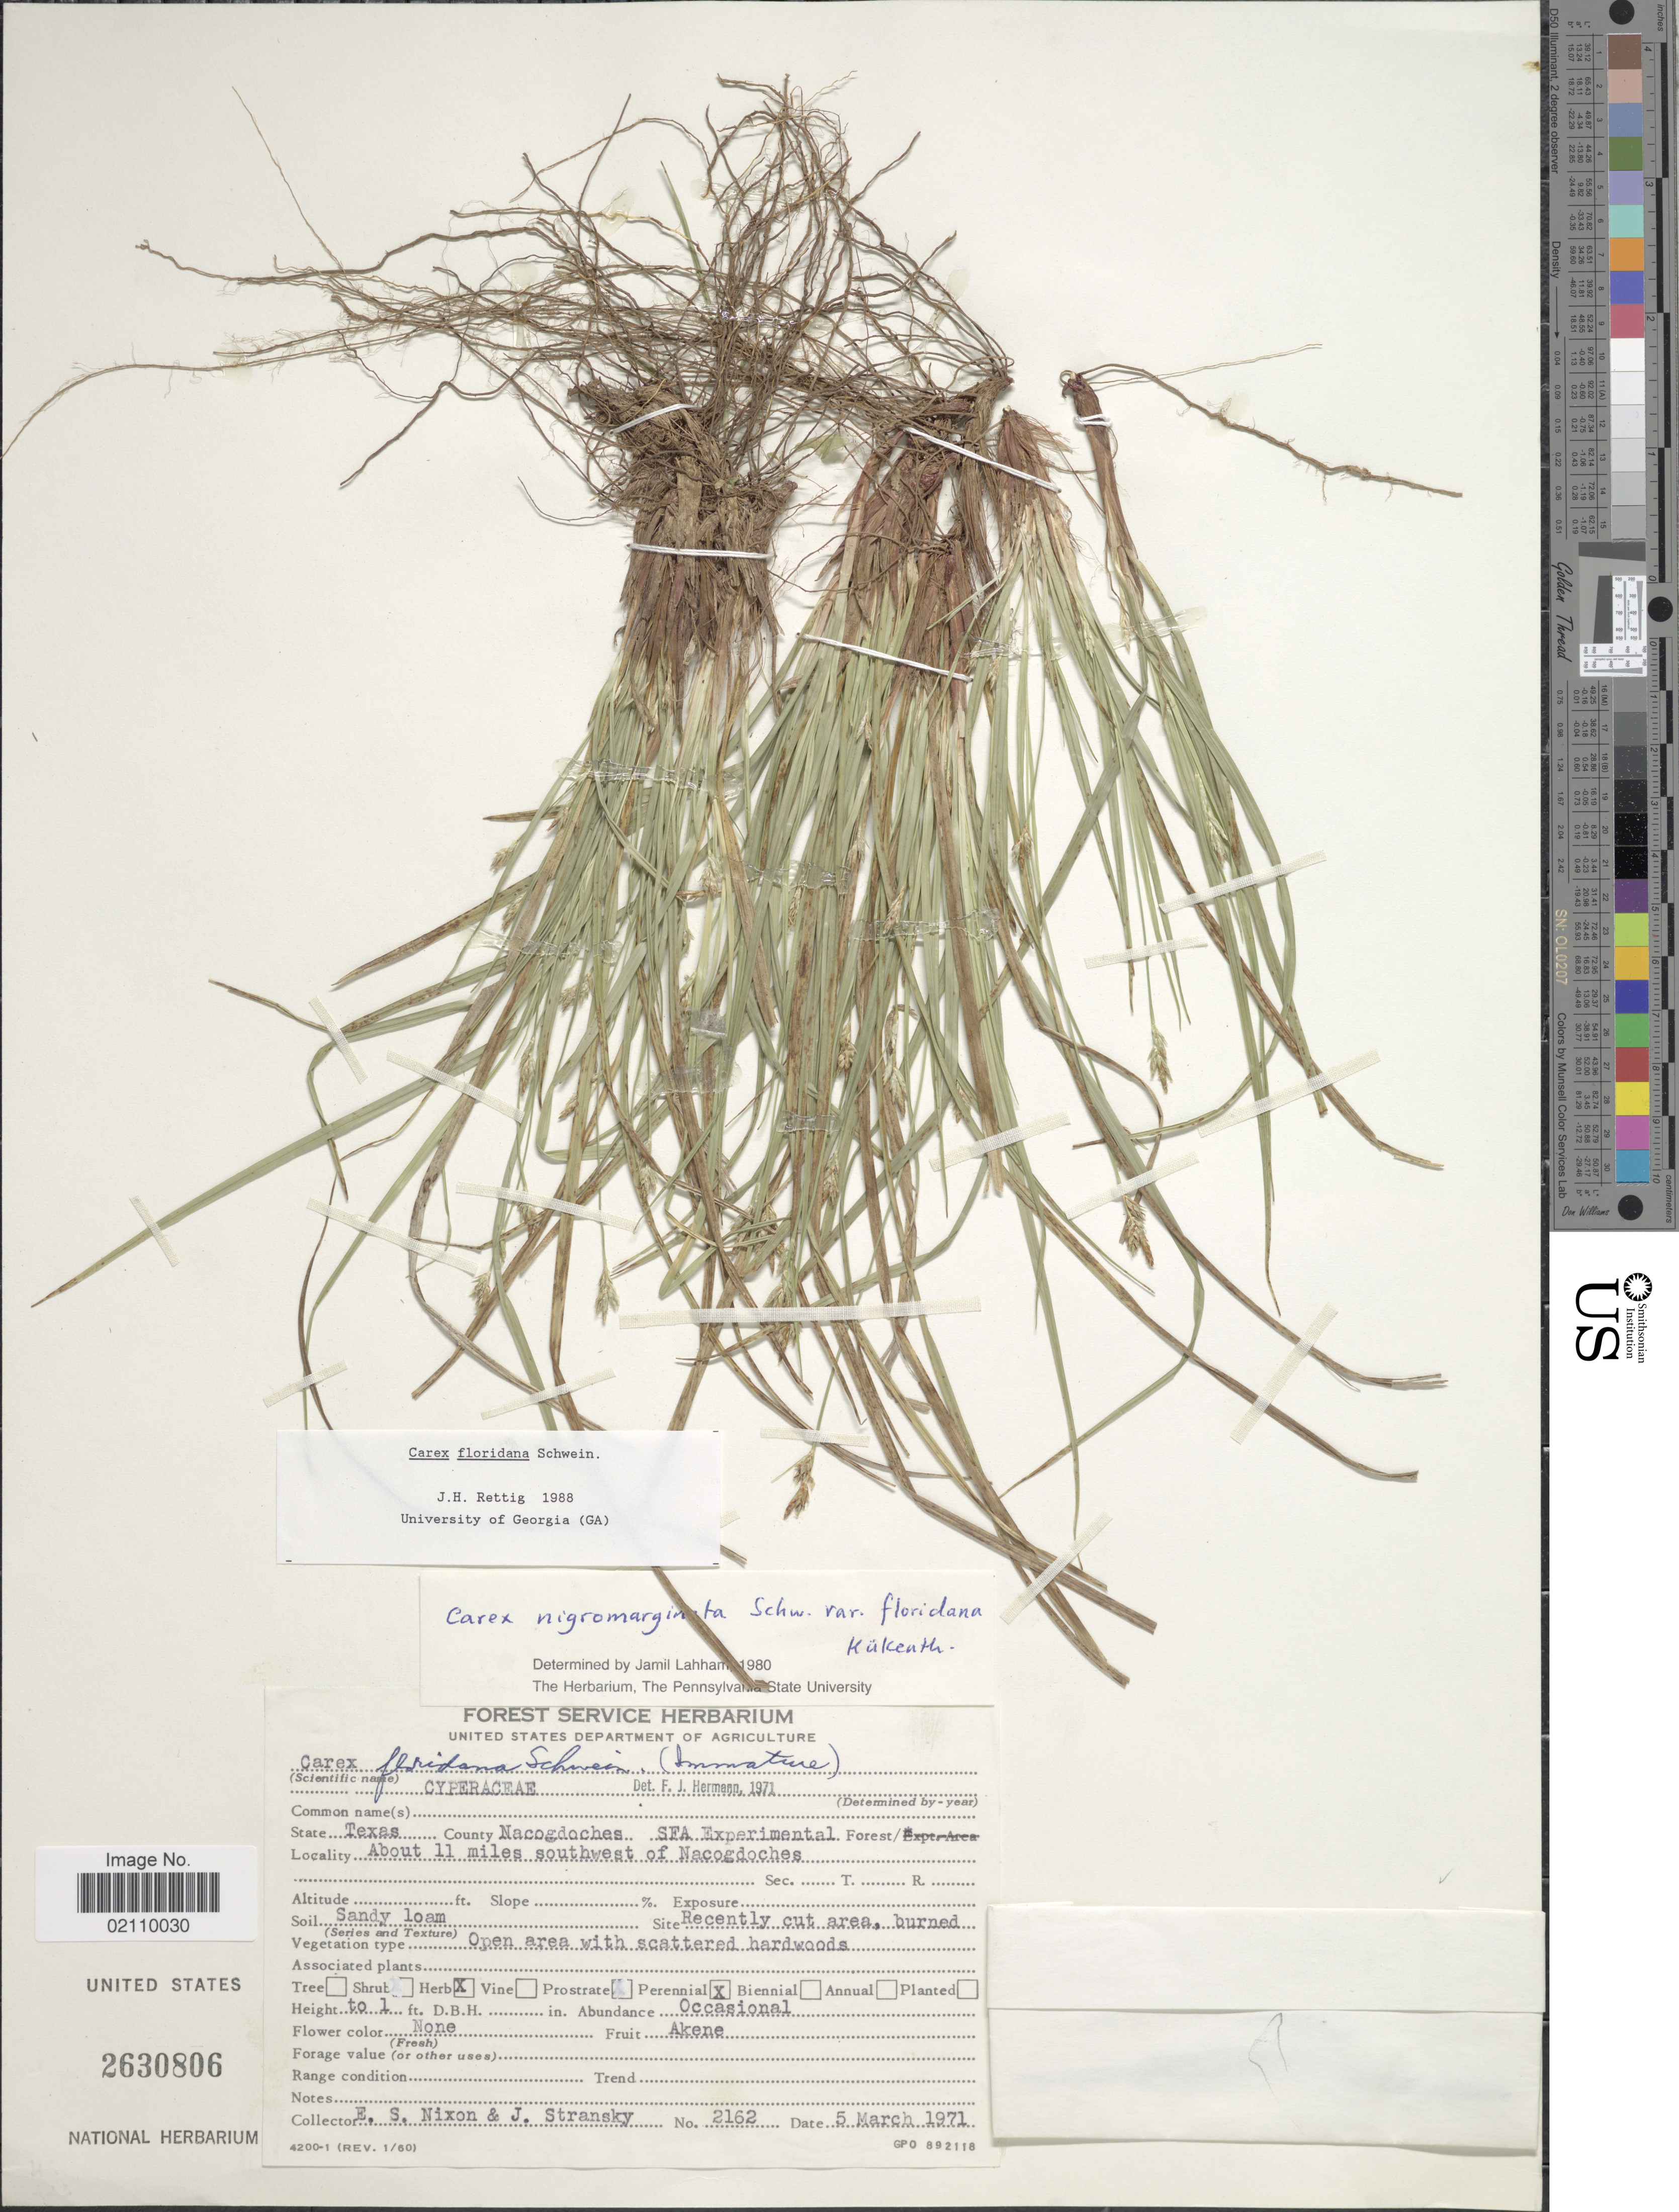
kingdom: Plantae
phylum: Tracheophyta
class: Liliopsida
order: Poales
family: Cyperaceae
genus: Carex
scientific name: Carex floridana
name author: Schwein.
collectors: E. Nixon & J. Stransky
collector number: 2162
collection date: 1971-03-05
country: United States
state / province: Texas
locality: County Nacogdoches SE Experimental Forest, about 11 miles southwest of nacogdoches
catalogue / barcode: US 2630806